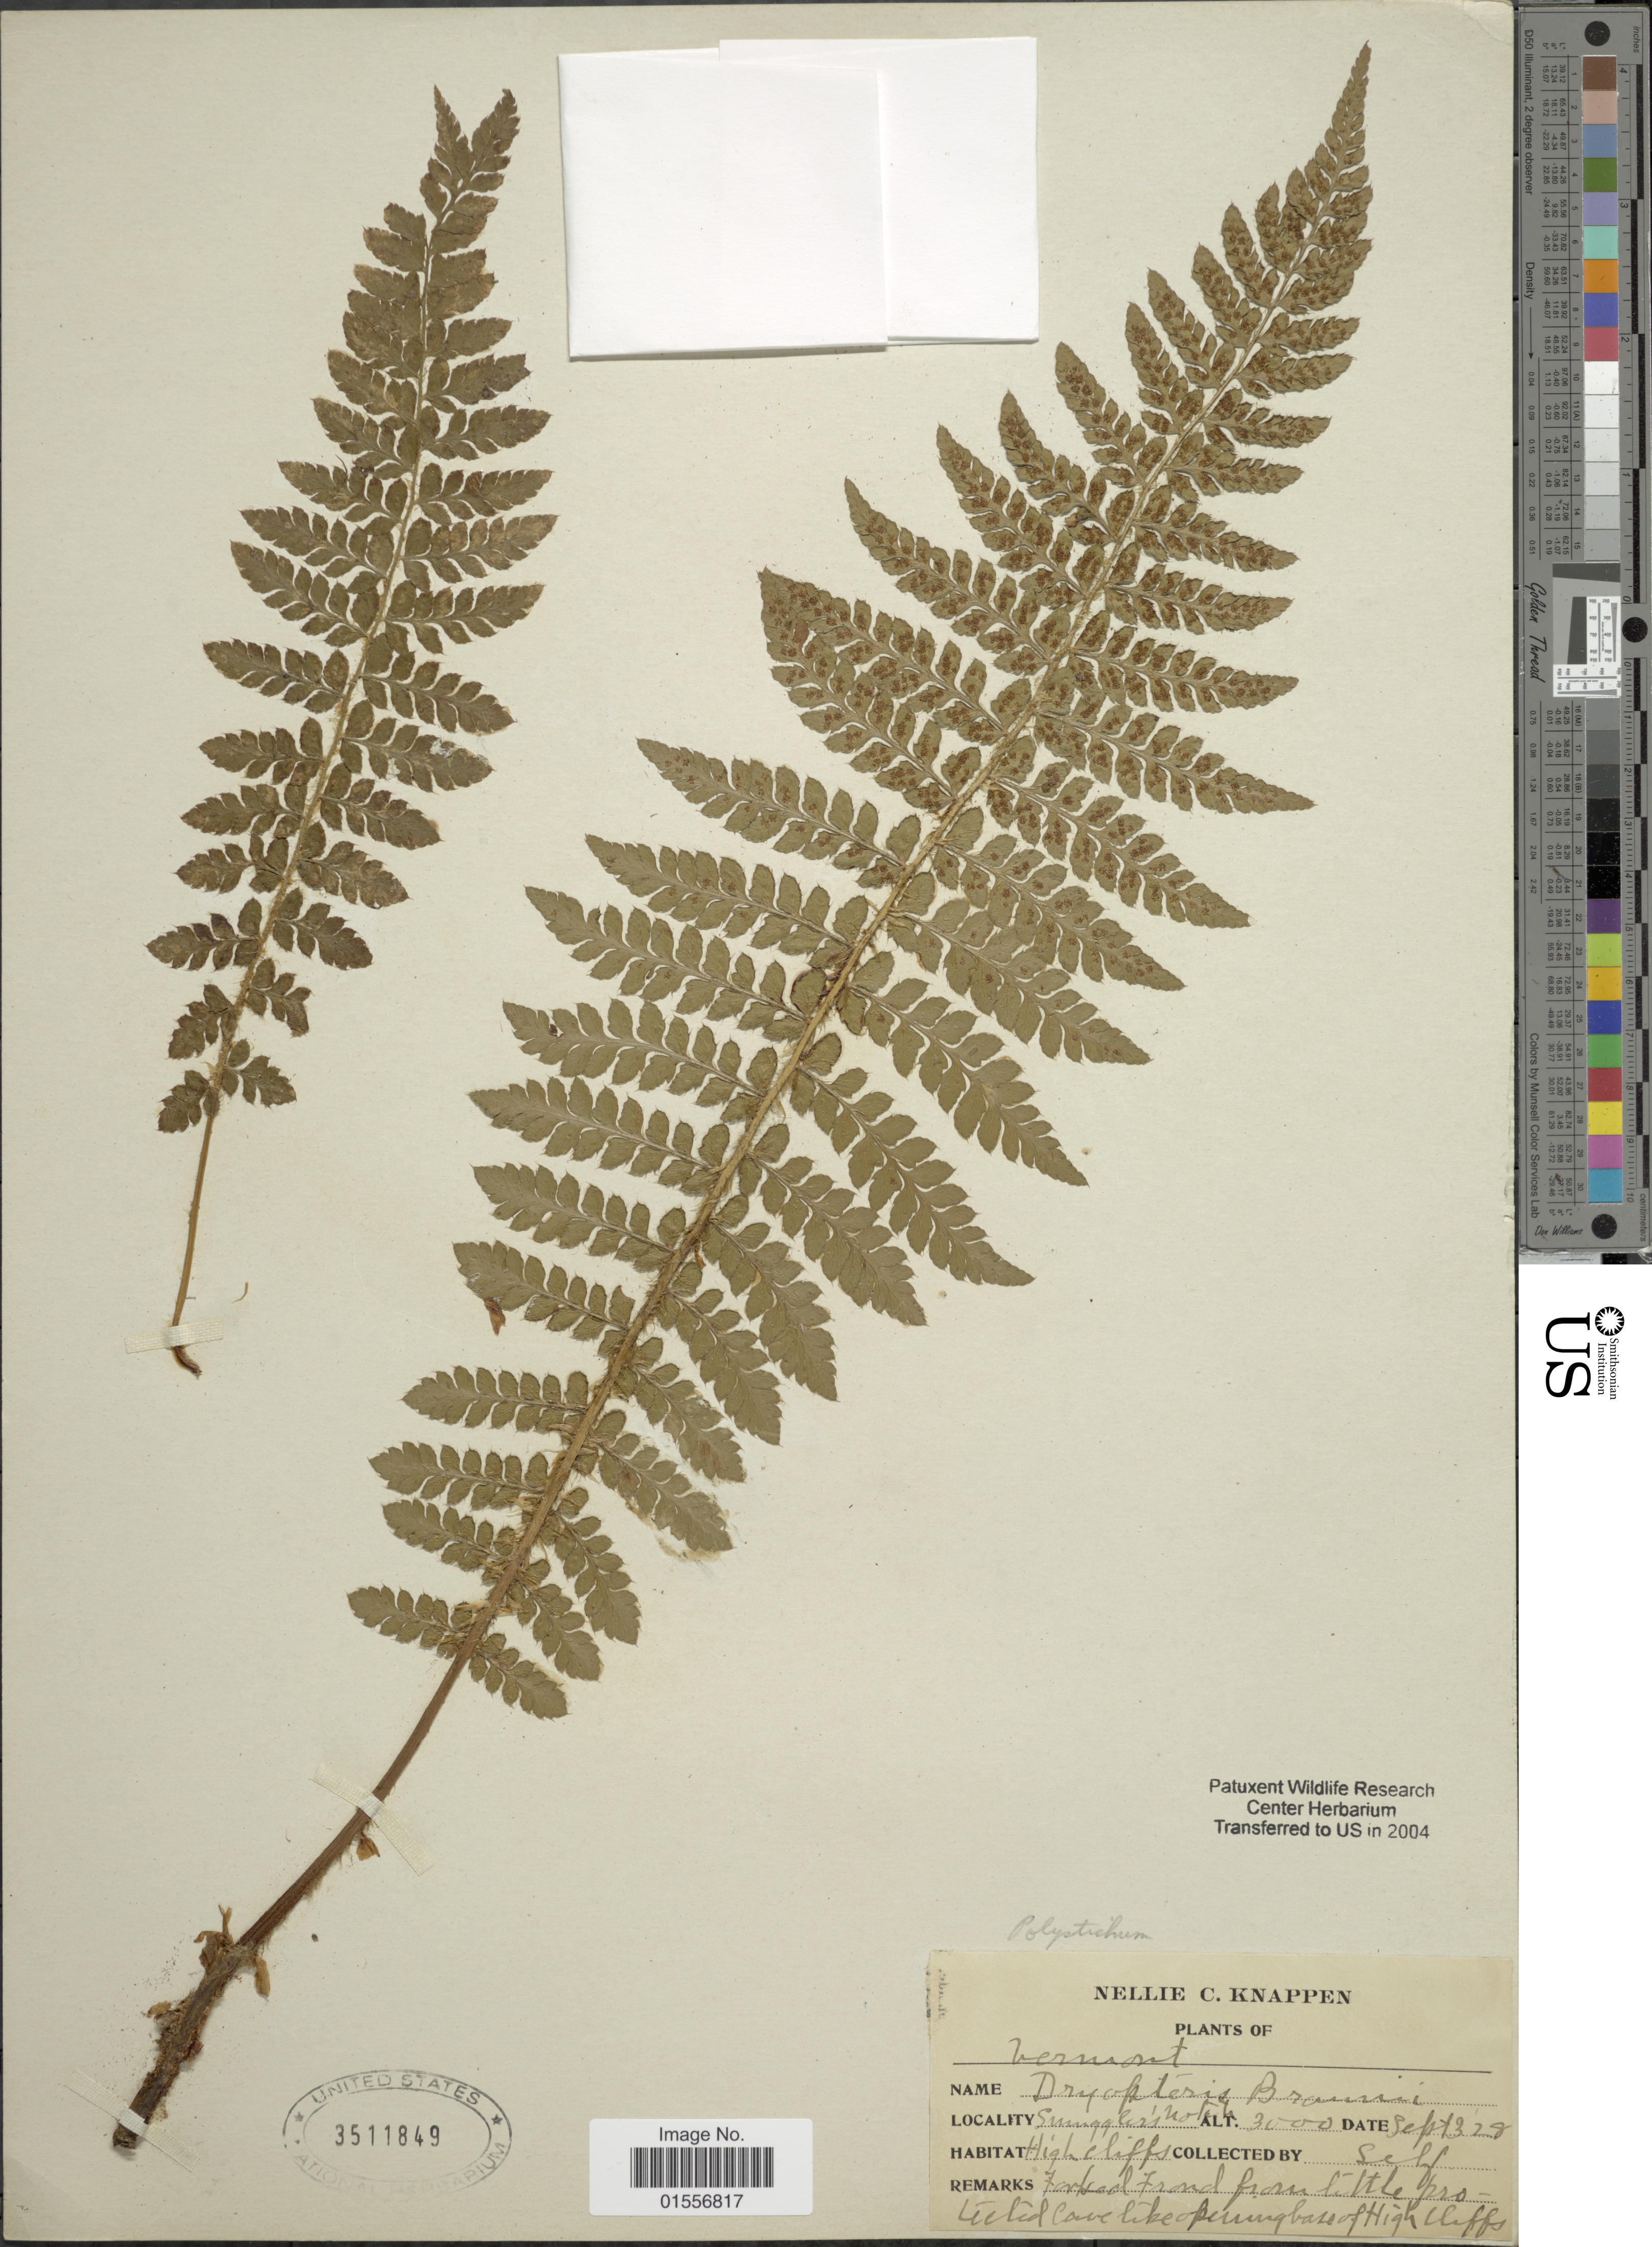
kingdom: Plantae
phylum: Tracheophyta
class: Polypodiopsida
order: Polypodiales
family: Dryopteridaceae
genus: Polystichum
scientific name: Polystichum braunii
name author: (Spenn.) Fée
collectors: N. Knappen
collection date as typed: Transcribed d/m/y: 13/9/28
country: United States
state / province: Vermont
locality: Smuggler's Notch, high cliffs.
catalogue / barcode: US 3511849